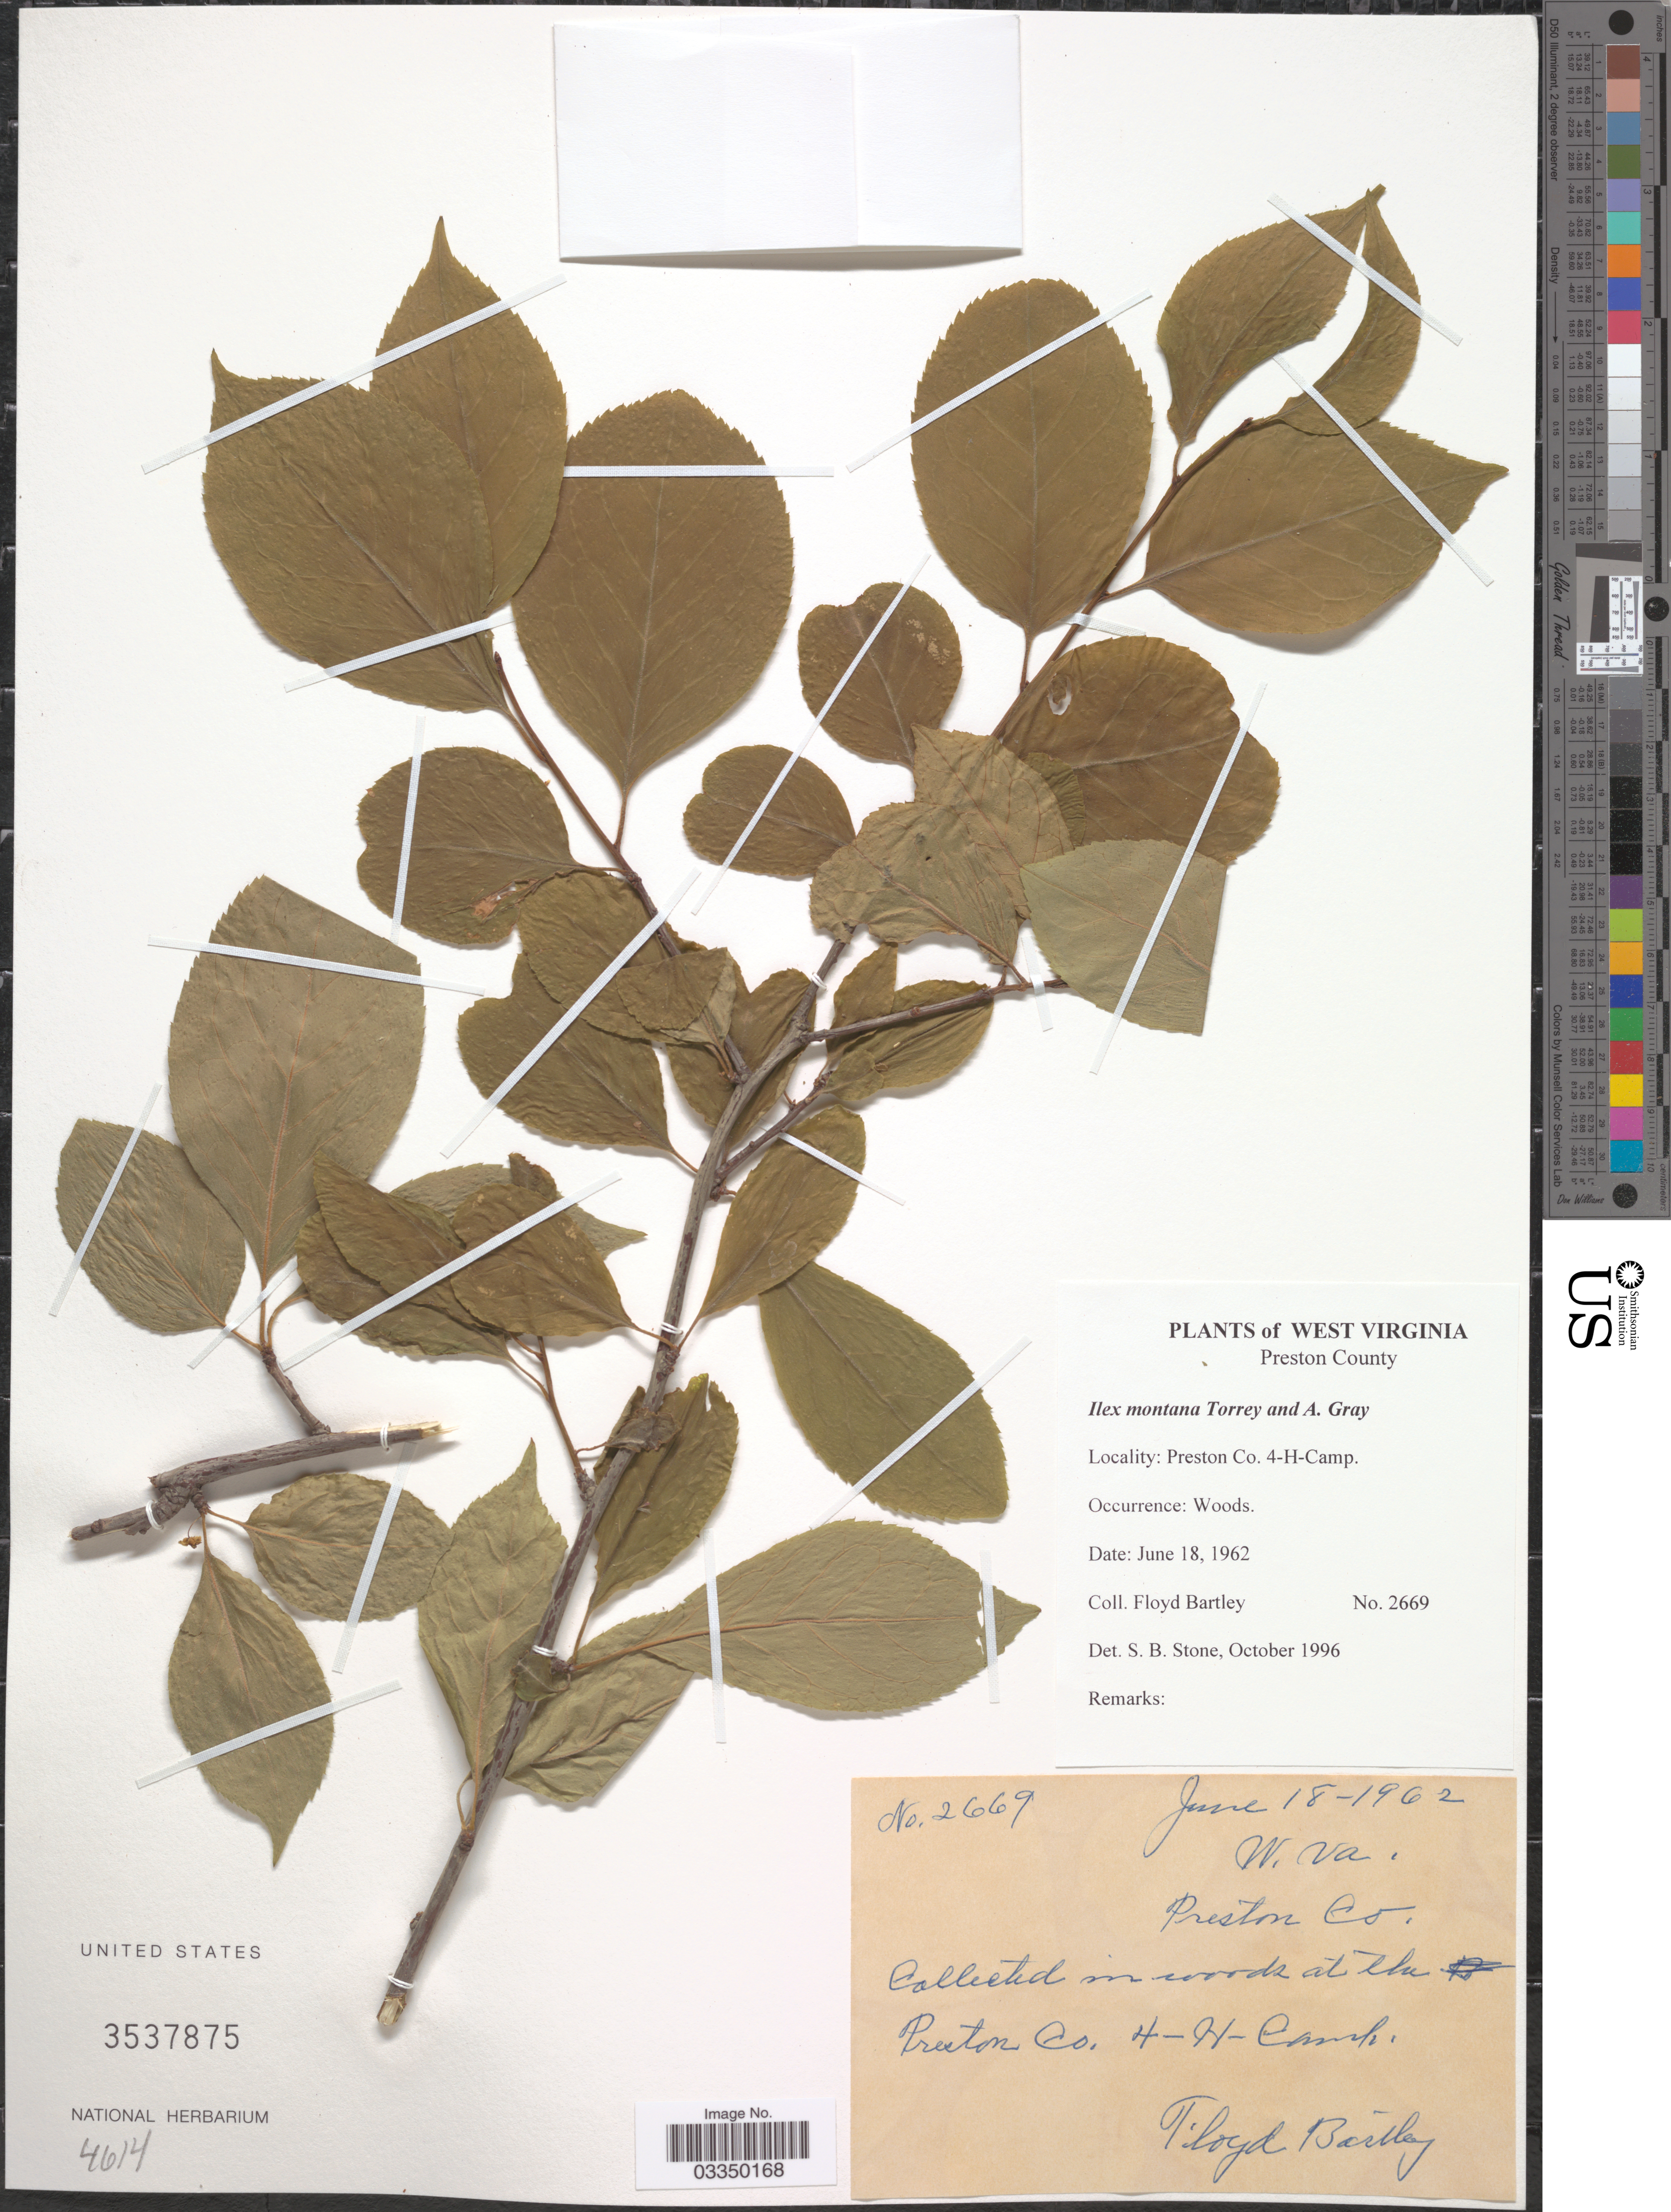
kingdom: Plantae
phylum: Tracheophyta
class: Magnoliopsida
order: Aquifoliales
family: Aquifoliaceae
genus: Ilex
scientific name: Ilex montana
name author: Torr. & A. Gray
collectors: F. Bartley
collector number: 2669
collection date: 1962-06-18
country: United States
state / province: West Virginia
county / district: Preston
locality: Preston County. Preston Co. 4-H-Camp.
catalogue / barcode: US 3537875